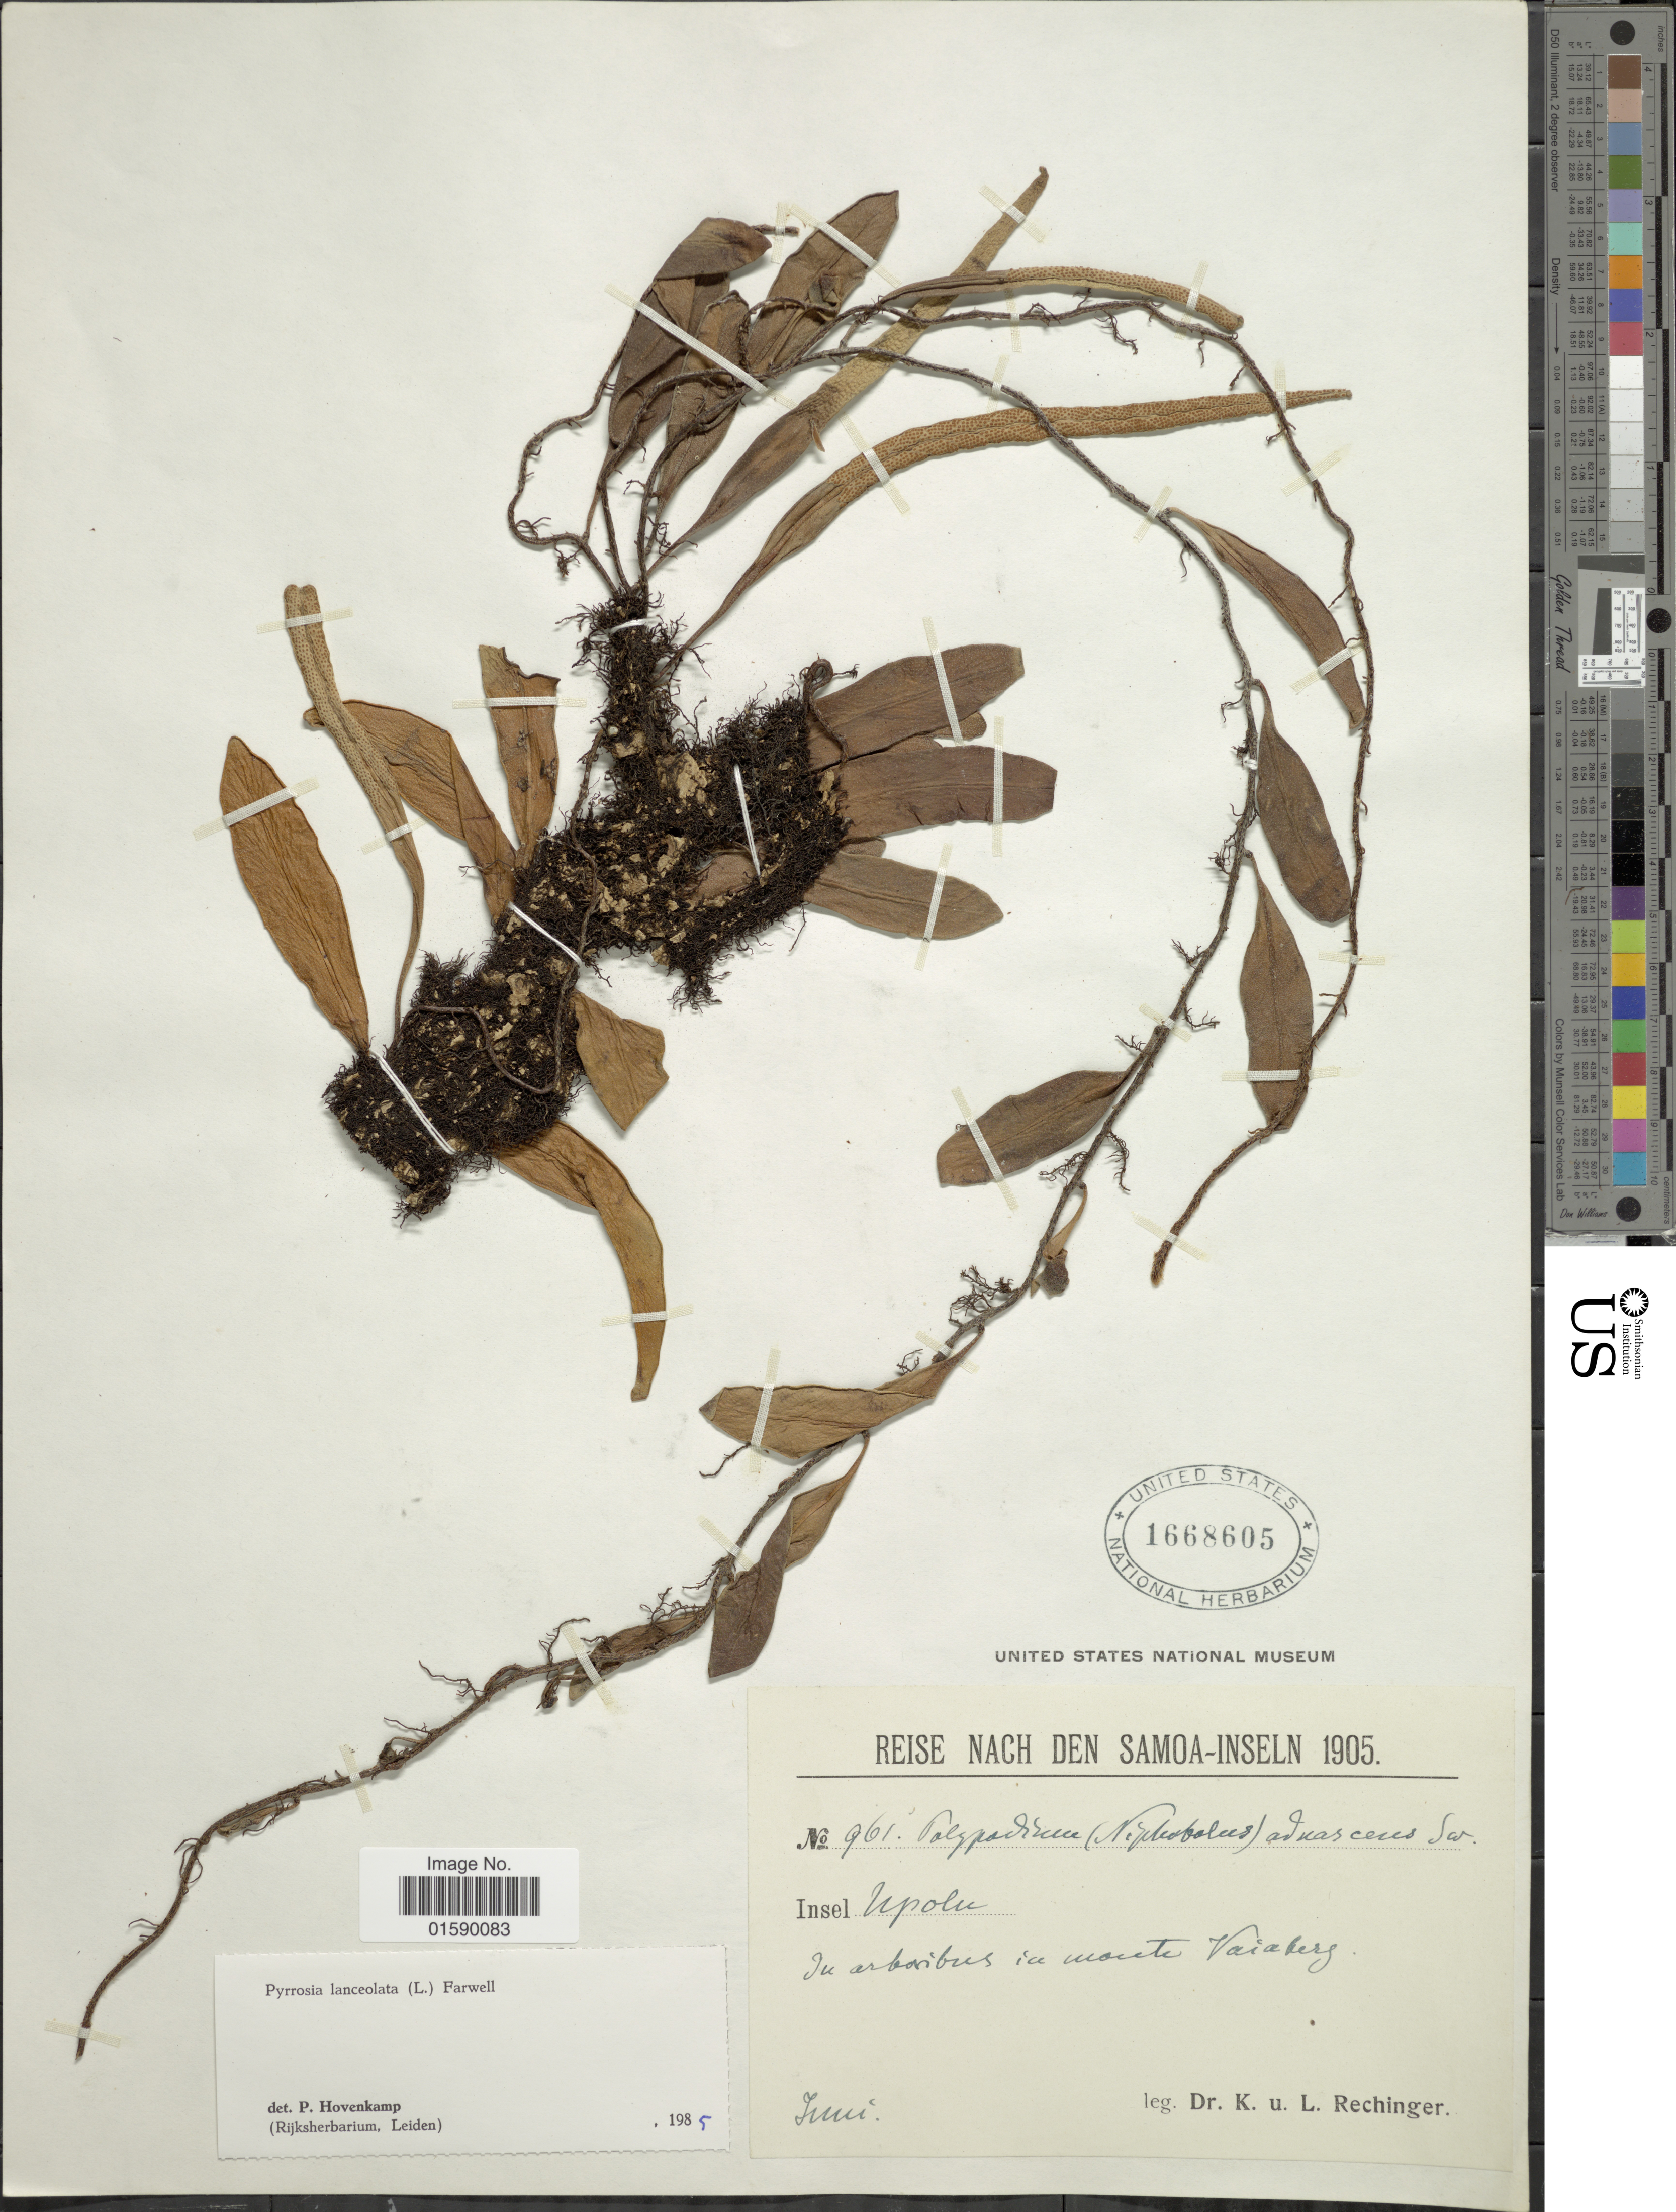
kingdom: Plantae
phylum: Tracheophyta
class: Polypodiopsida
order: Polypodiales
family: Polypodiaceae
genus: Pyrrosia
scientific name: Pyrrosia lanceolata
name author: (L.) Farw.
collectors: K. Rechinger & L. Rechinger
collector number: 961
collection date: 1905-06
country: Samoa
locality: Samoa - Inseln. Insel Upolu. In arboribus in monte Vaiaberg.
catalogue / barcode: US 1668605